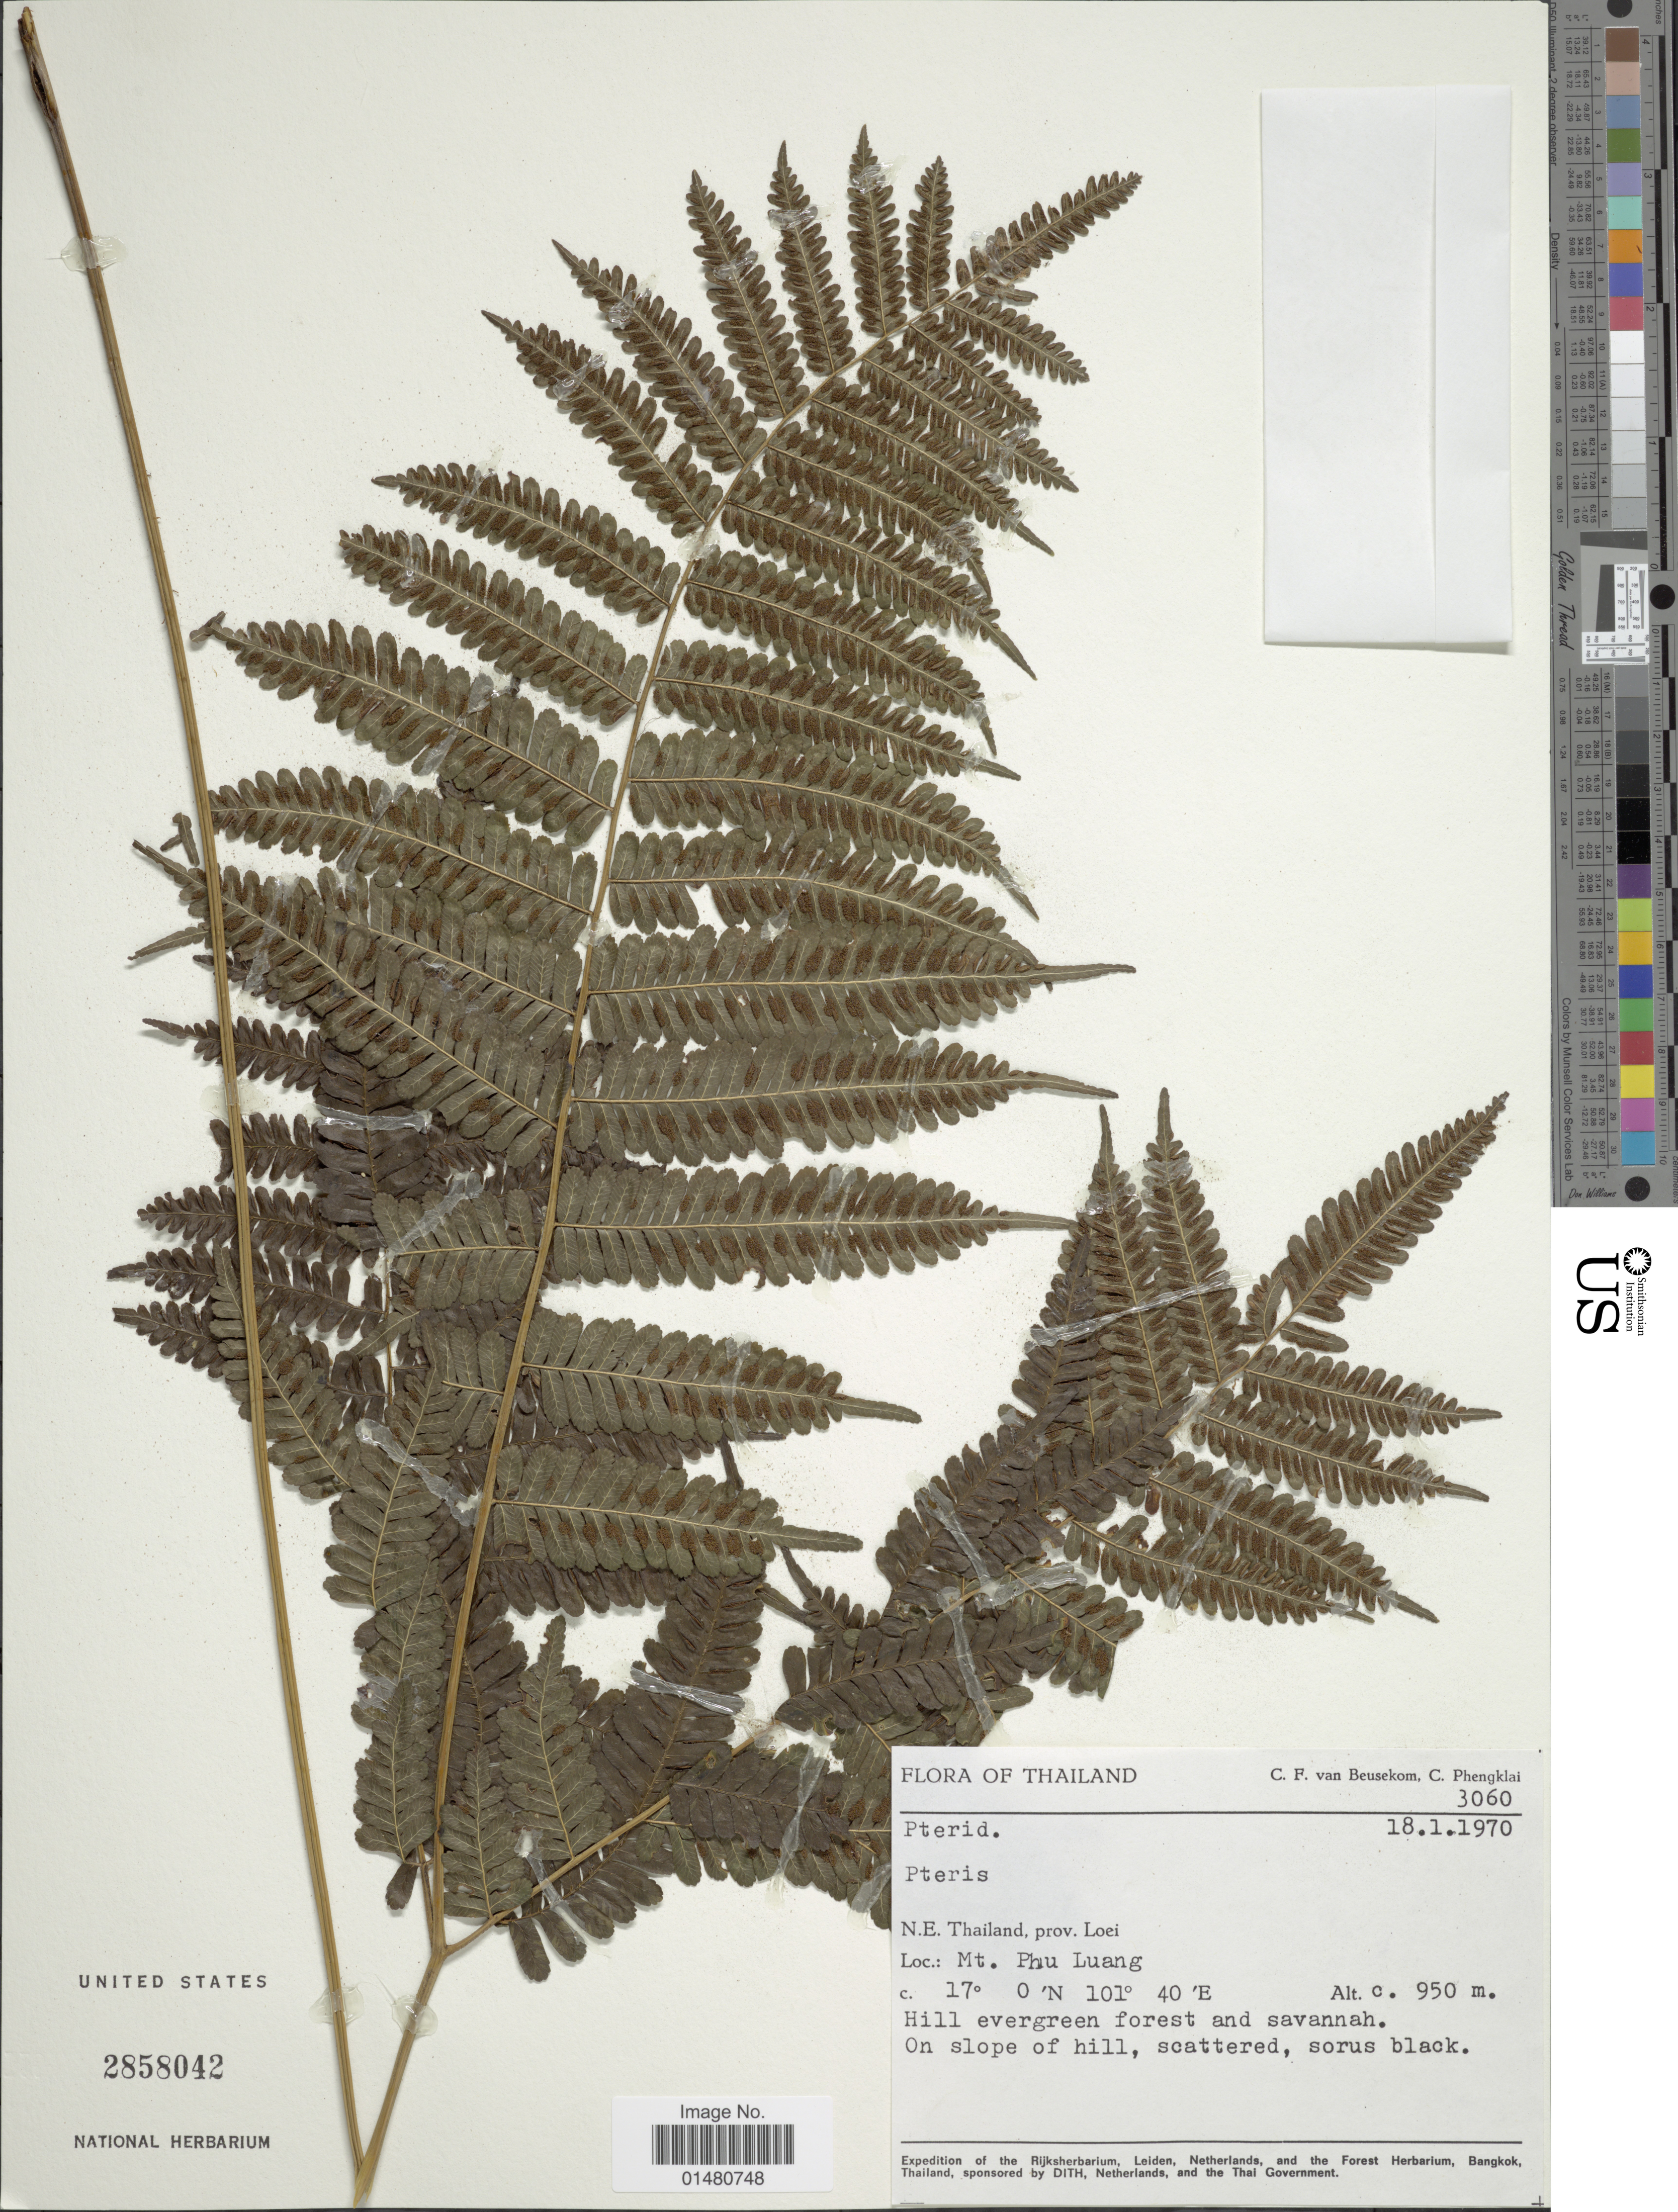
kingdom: Plantae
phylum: Tracheophyta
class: Polypodiopsida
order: Polypodiales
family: Pteridaceae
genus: Pteris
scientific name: Pteris longipes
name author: D. Don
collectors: C. F. Beusekom & C. Phengklai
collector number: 3060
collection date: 1970-01-18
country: Thailand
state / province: Loei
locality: N.E. Thailand, prov. Loei, Mt Phu Luang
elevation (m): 950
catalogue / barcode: US 2858042